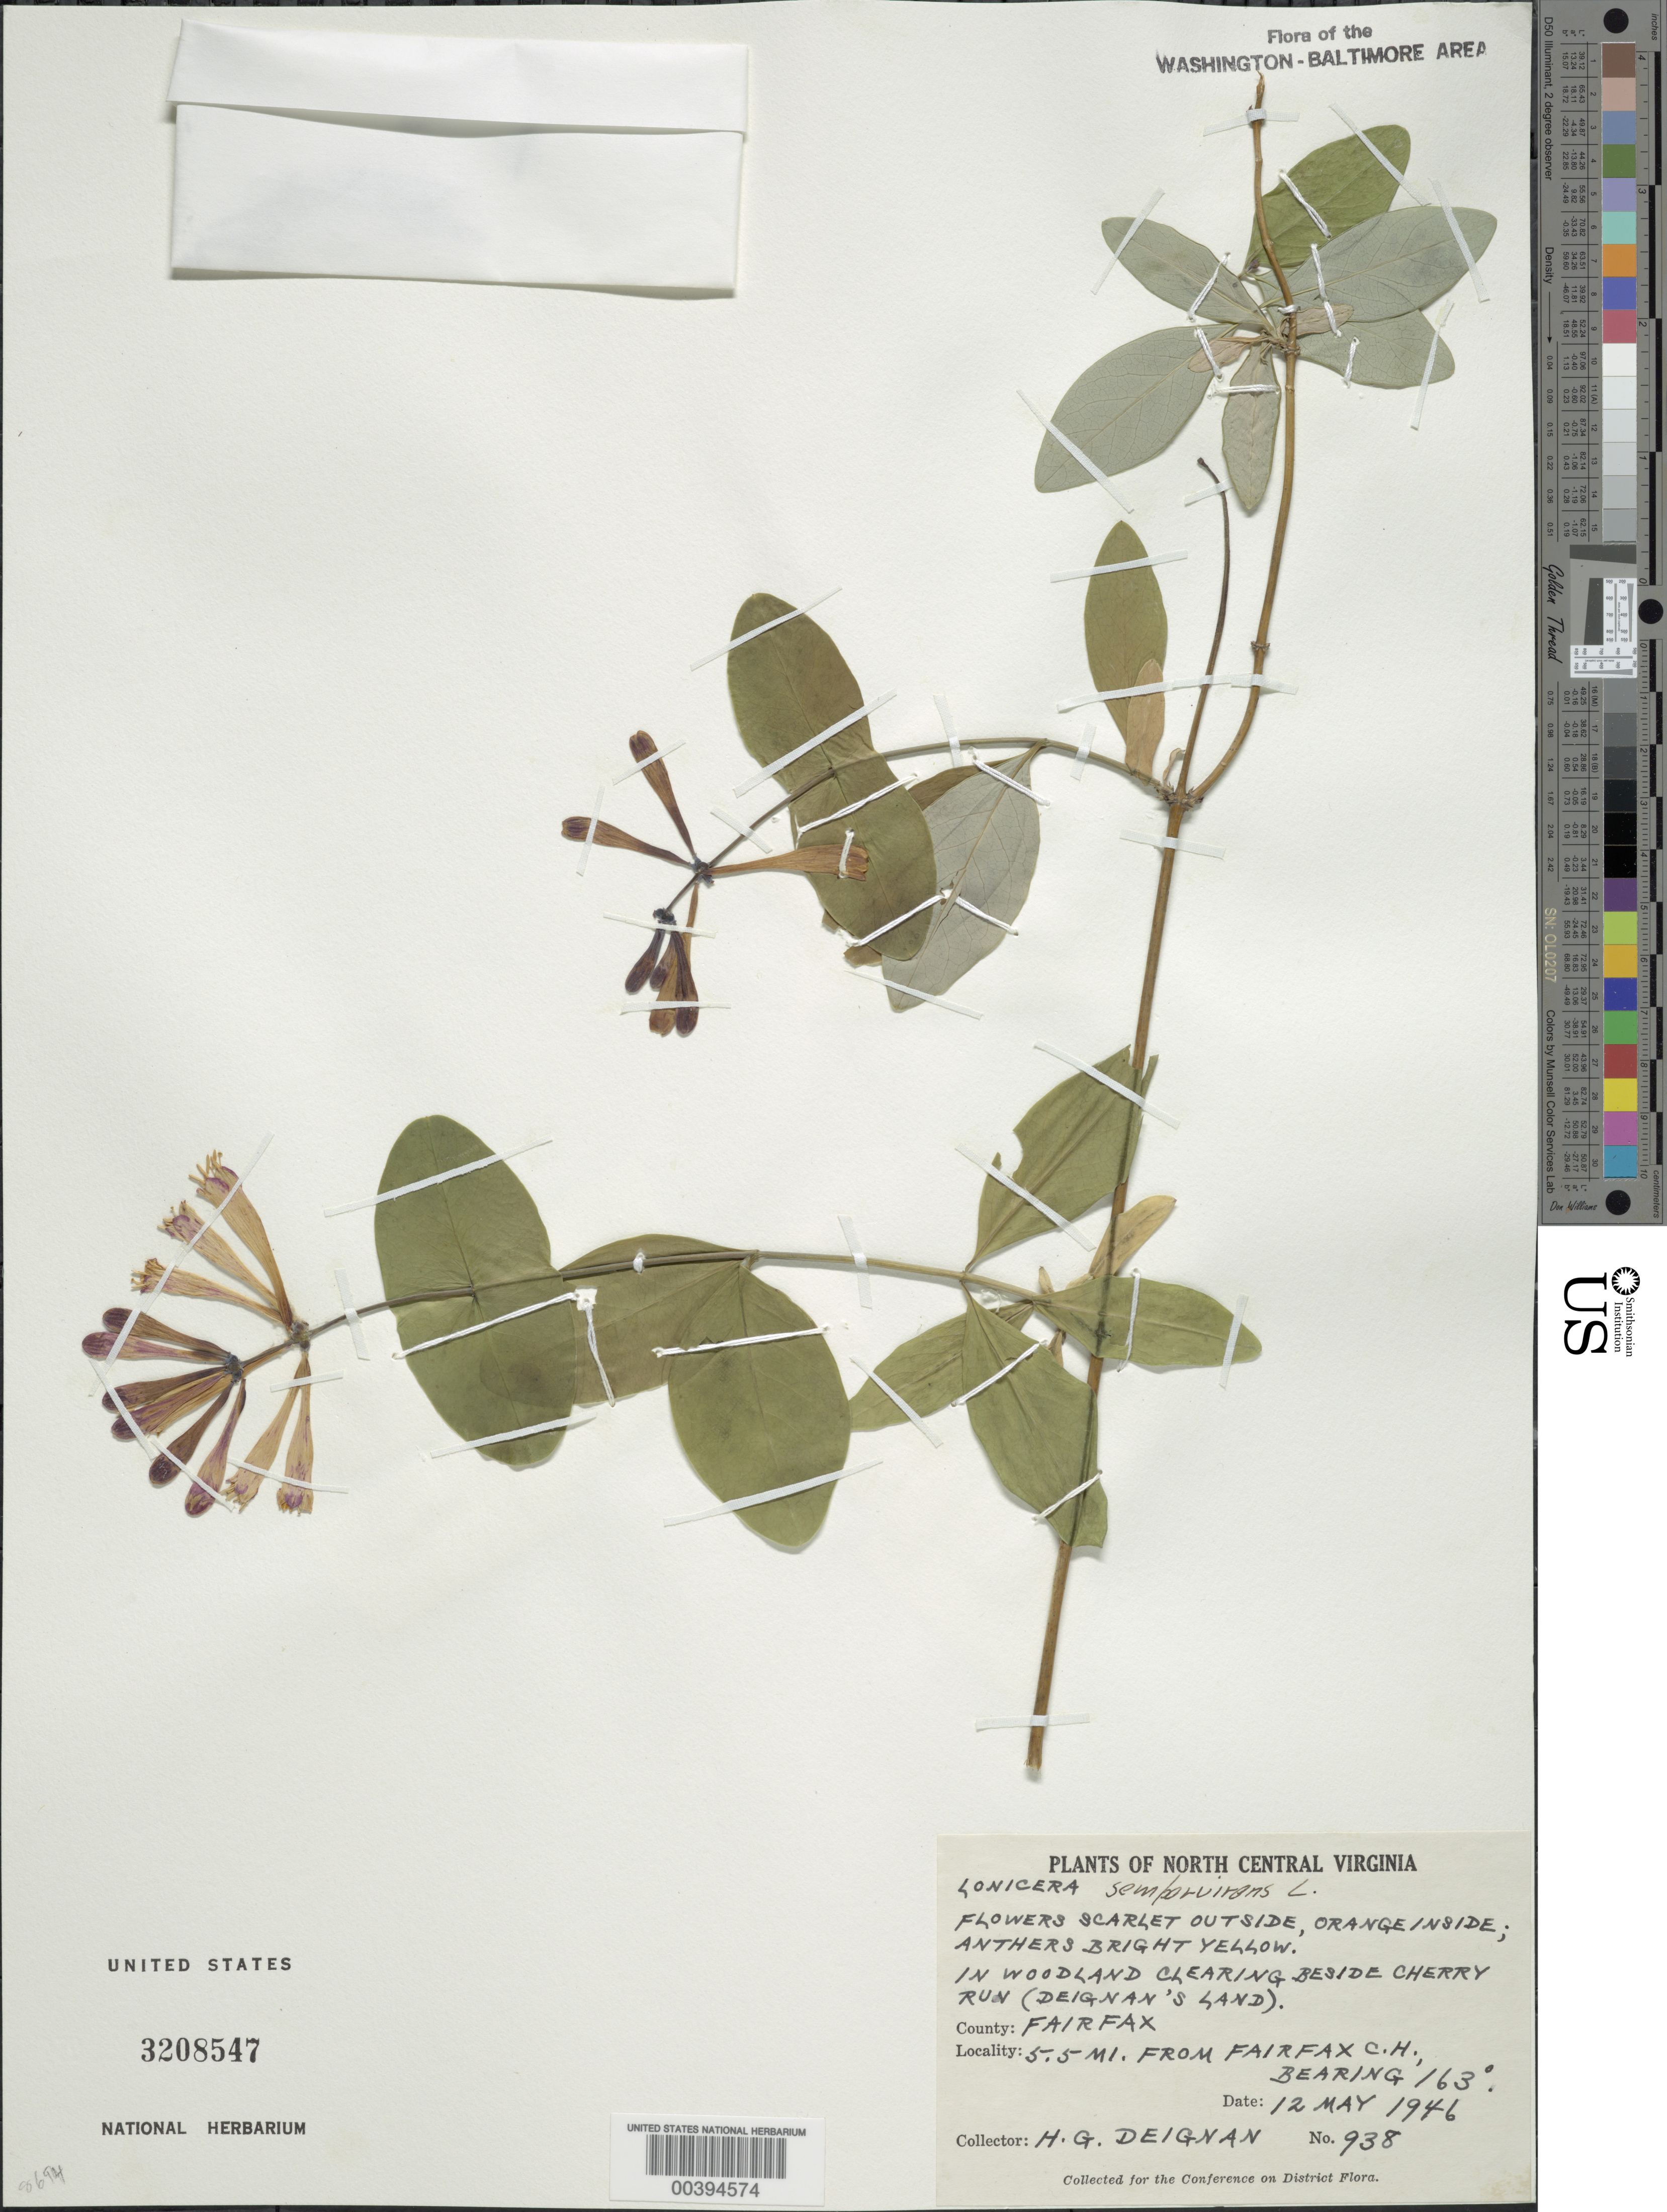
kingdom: Plantae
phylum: Tracheophyta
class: Magnoliopsida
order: Dipsacales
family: Caprifoliaceae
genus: Lonicera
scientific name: Lonicera sempervirens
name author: L.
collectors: H. Deignan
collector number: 938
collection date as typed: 12 May 1946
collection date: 1946-05-12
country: United States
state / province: Virginia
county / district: Fairfax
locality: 5.5 M from Fairfax Court House, Deignan's Land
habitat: In woodland clearing beside run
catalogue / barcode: US 3208547